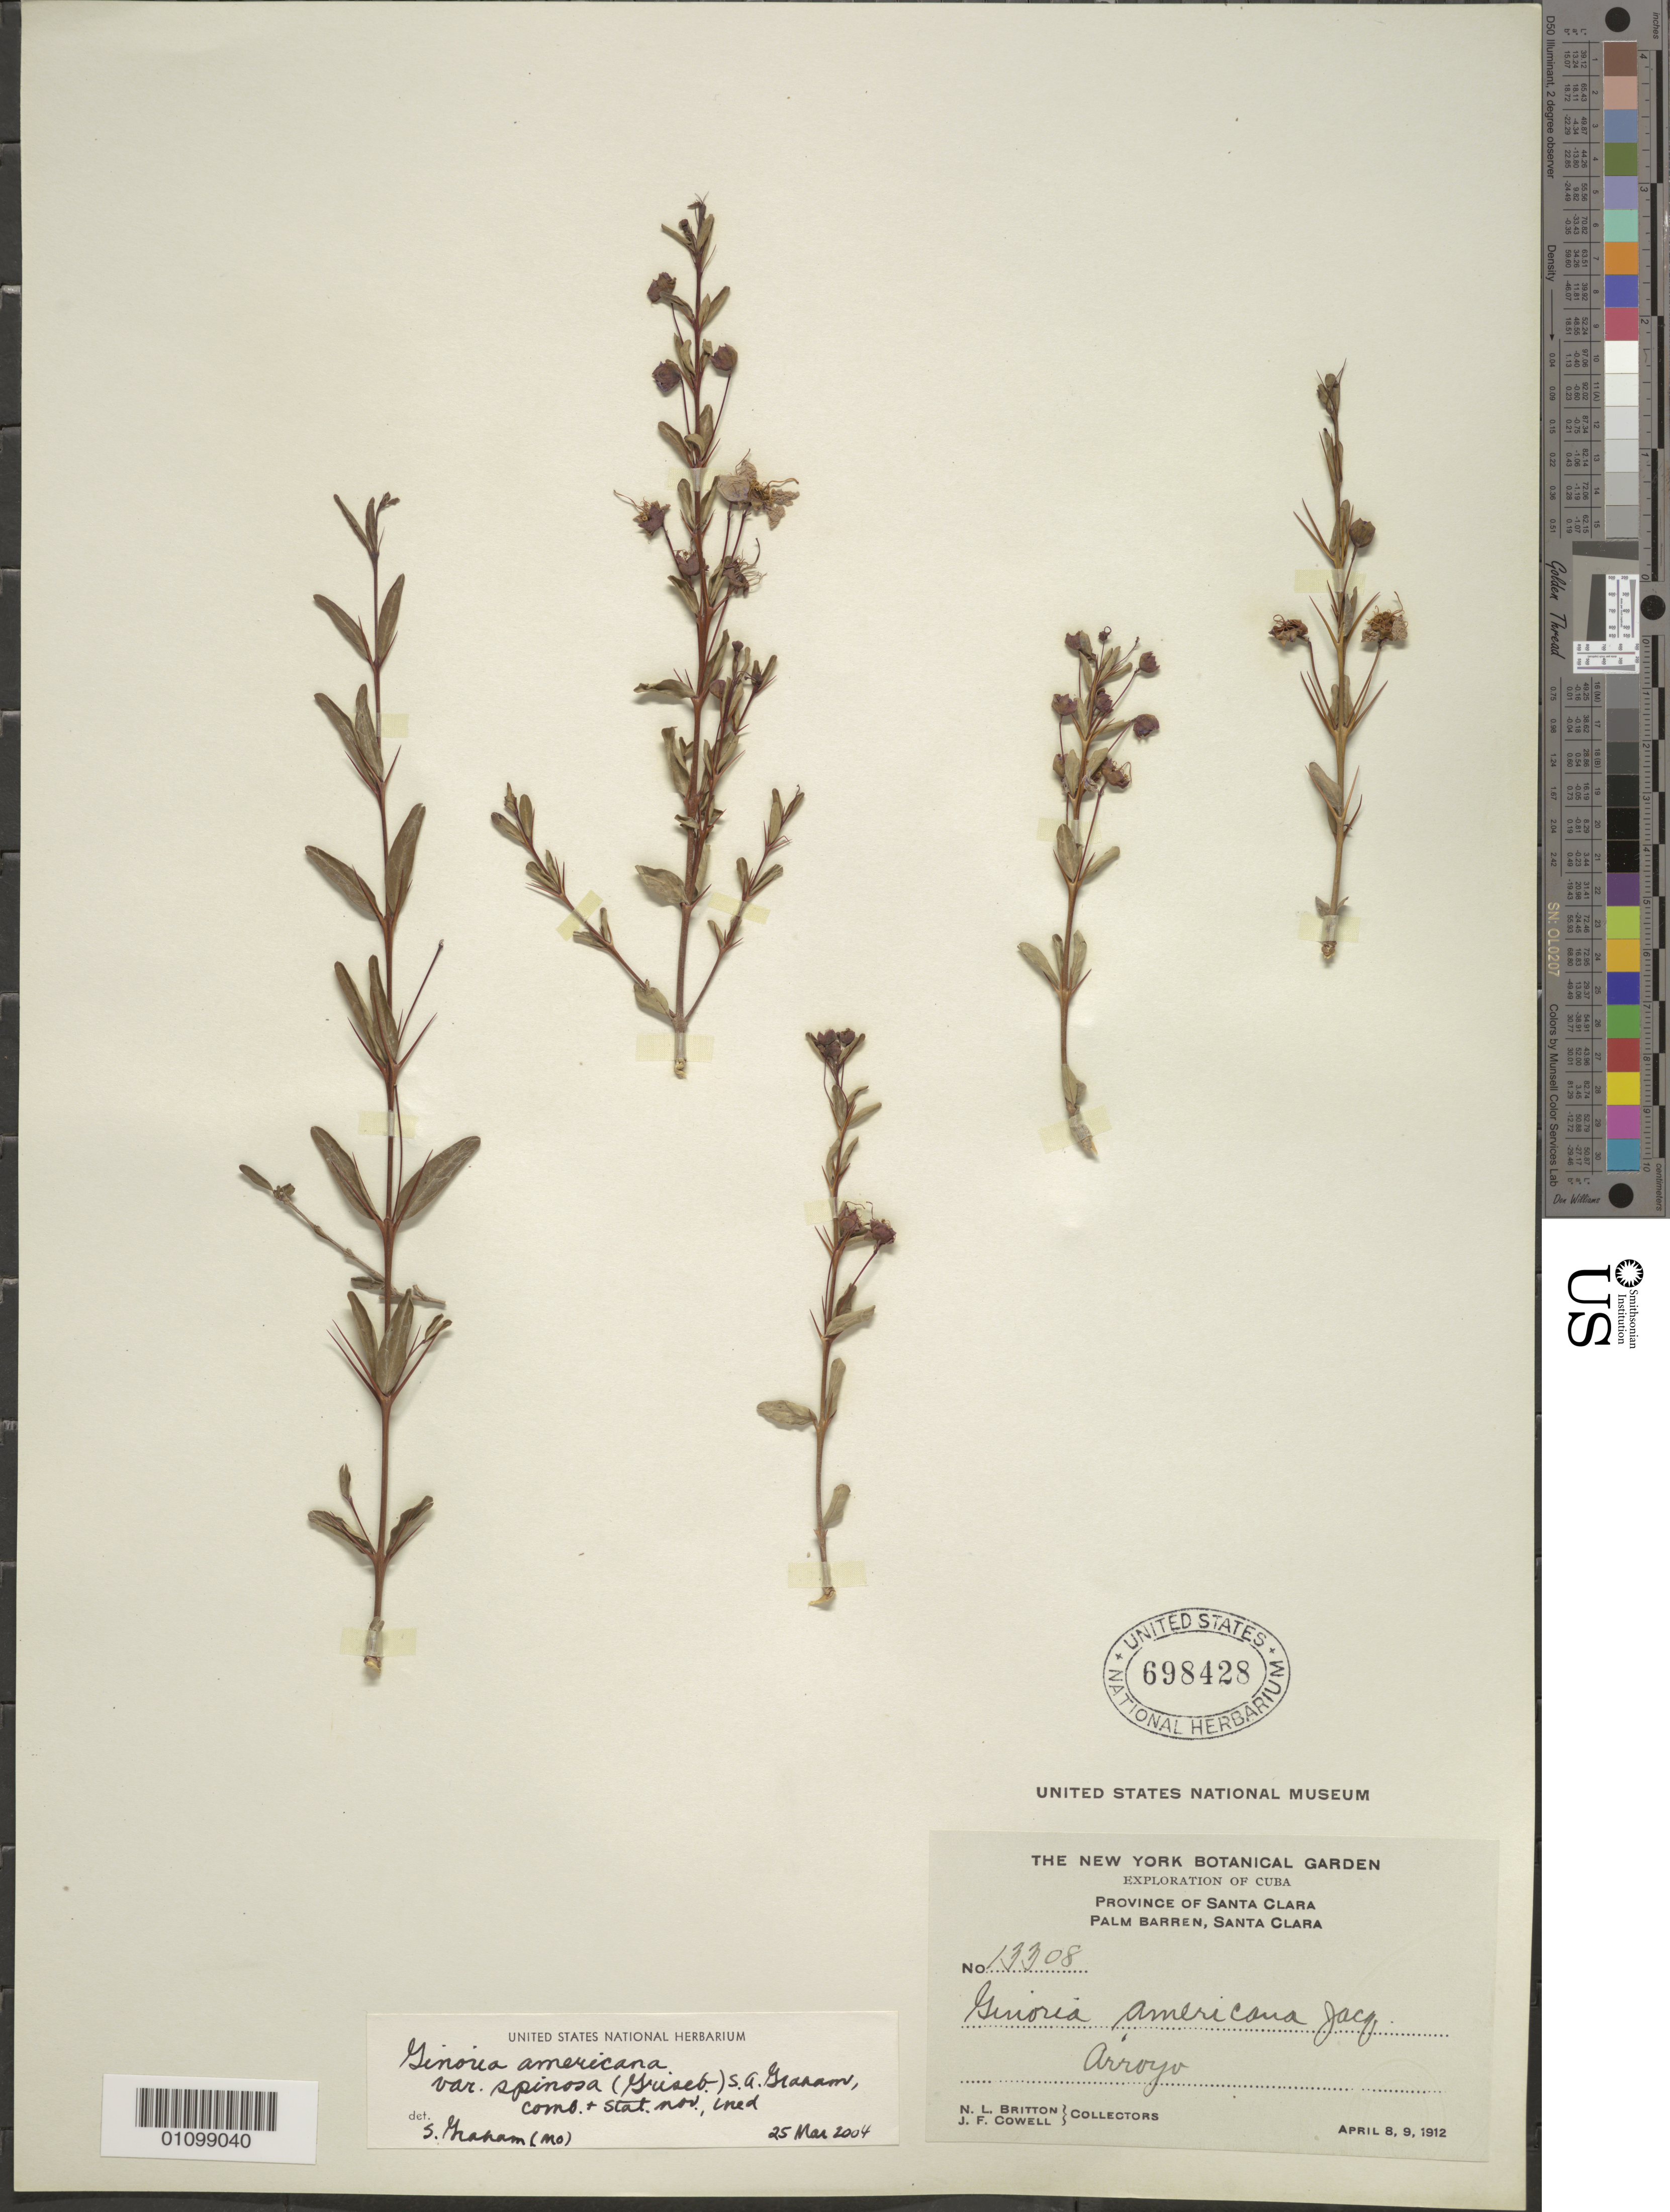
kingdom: Plantae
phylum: Tracheophyta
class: Magnoliopsida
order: Myrtales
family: Lythraceae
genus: Ginoria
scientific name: Ginoria spinosa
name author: Griseb.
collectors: N. Britton & J. F. Cowell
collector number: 13308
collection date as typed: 08 Apr 1912 and 09 Apr 1912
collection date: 1912-04-08,1912-04-09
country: Cuba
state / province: Villa Clara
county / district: Santa Clara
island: Cuba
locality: Palm Barren Arroya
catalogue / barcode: US 698428